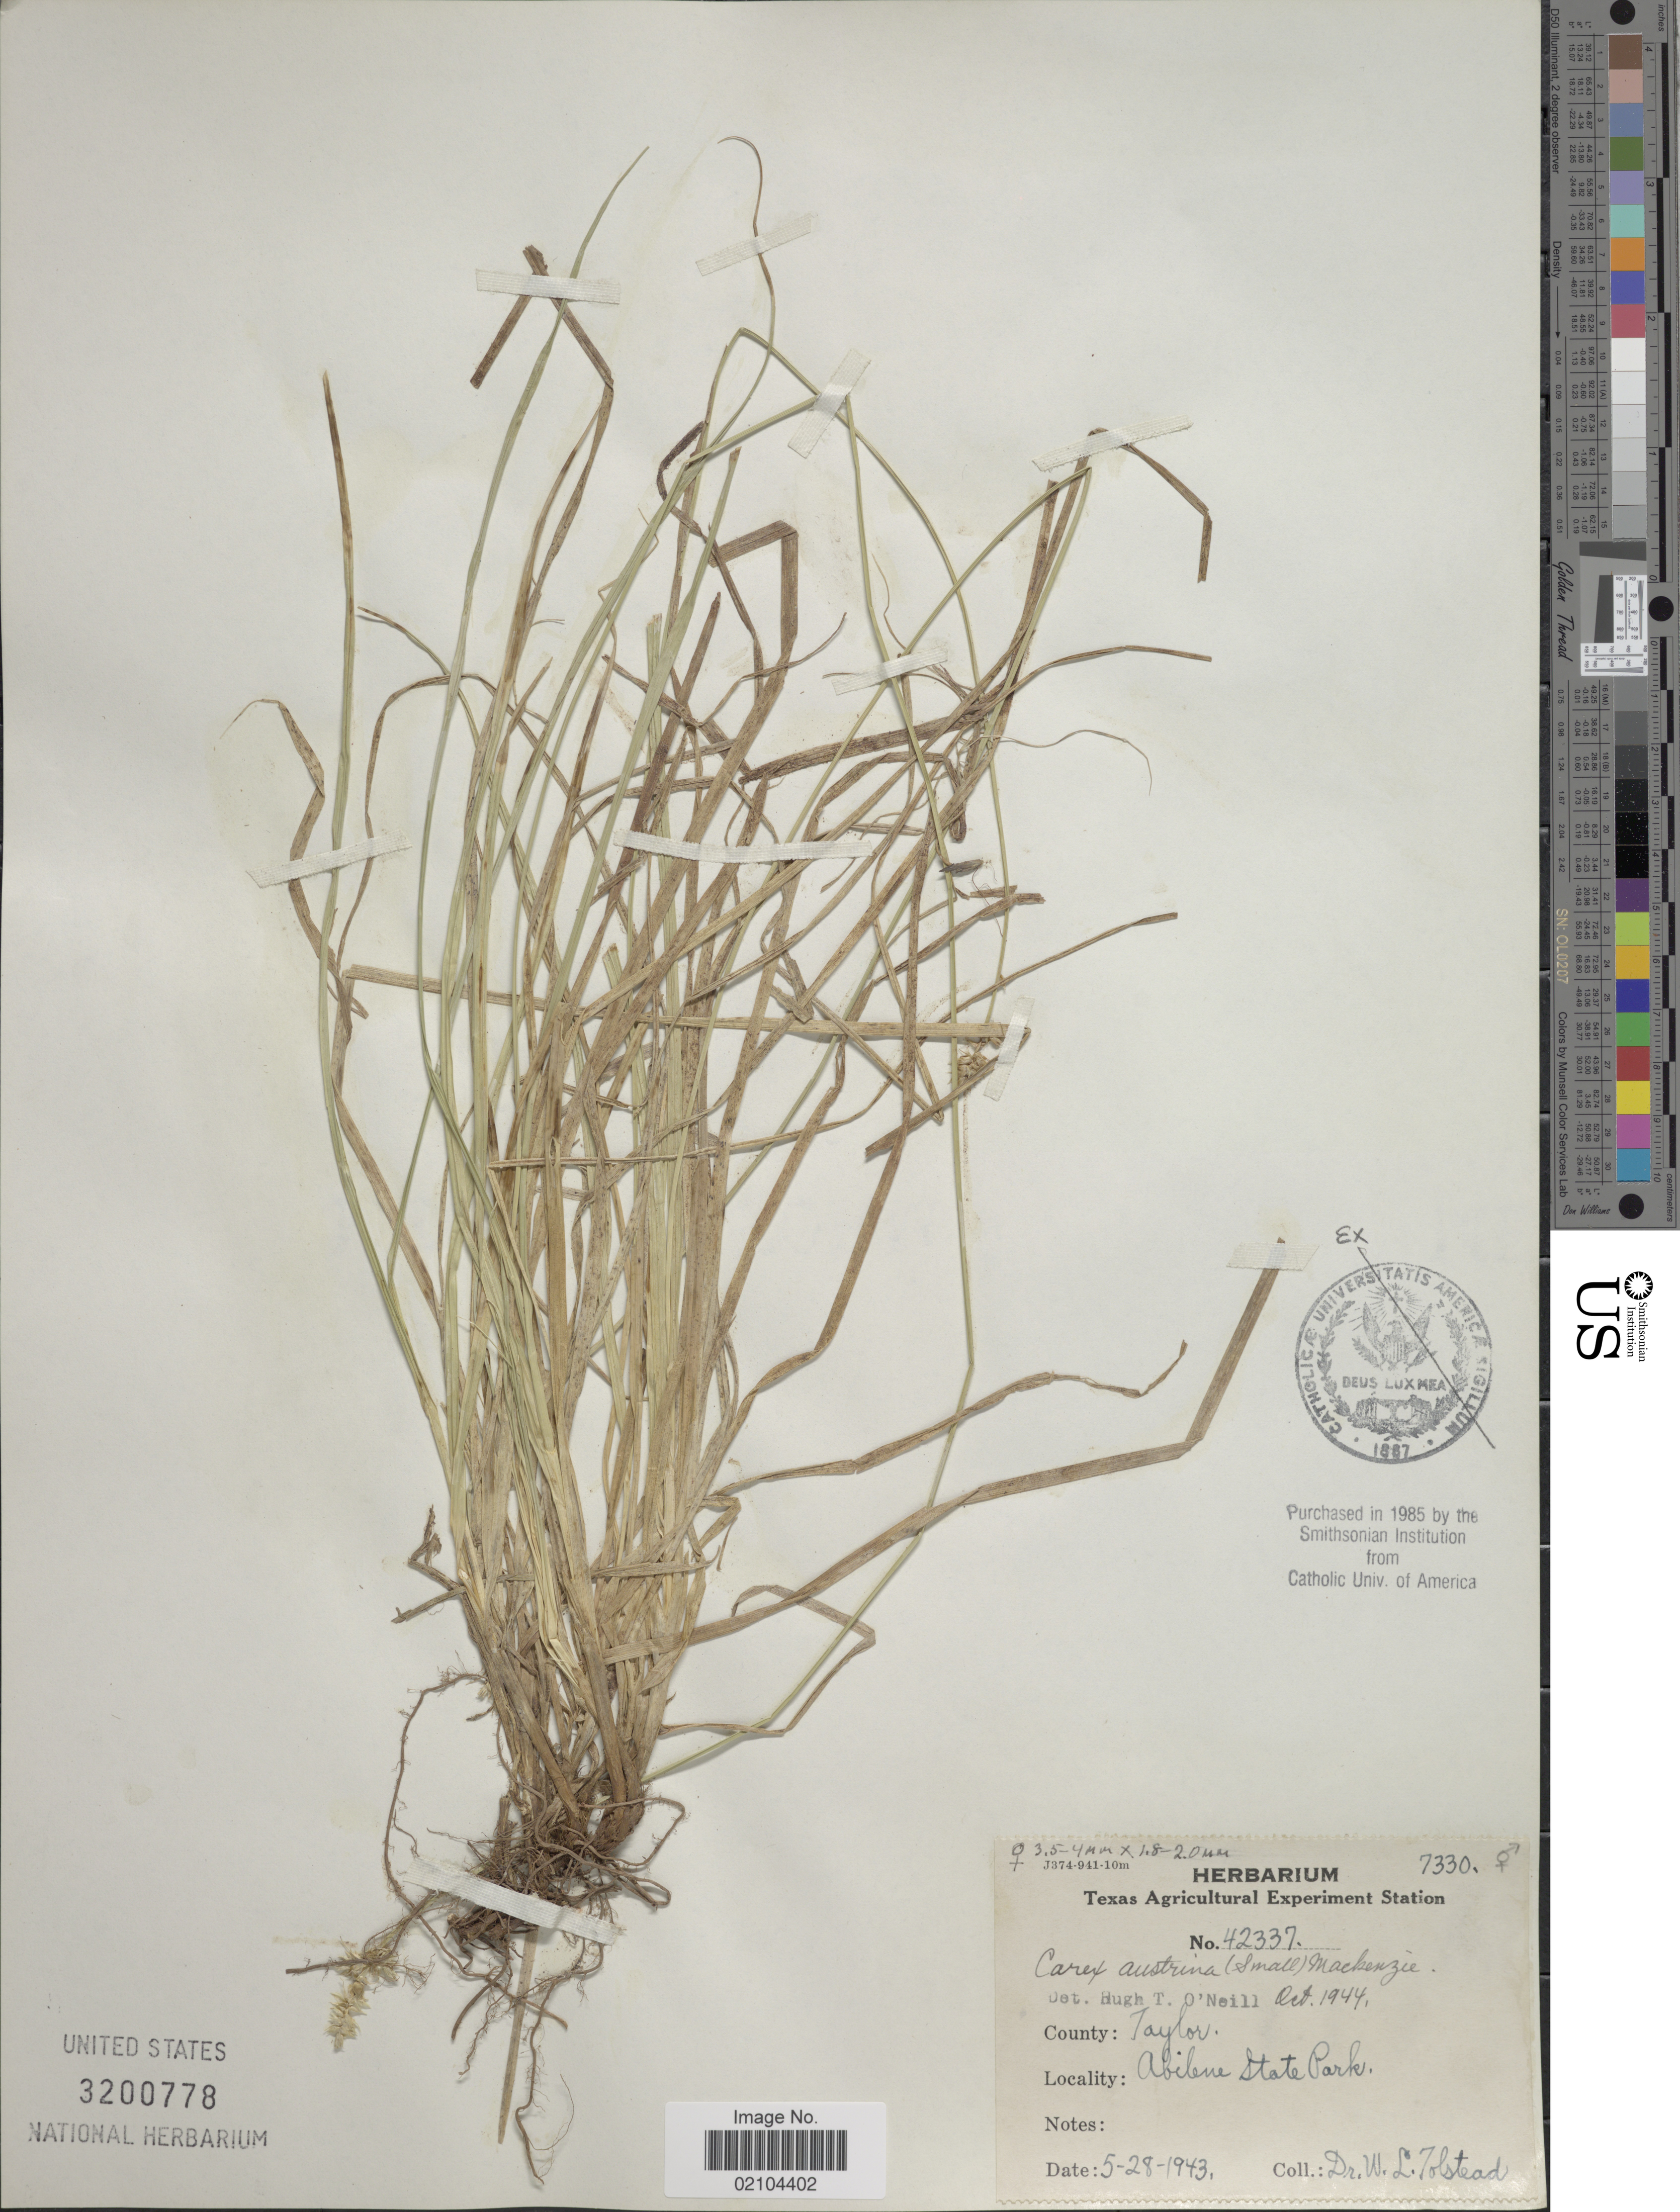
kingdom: Plantae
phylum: Tracheophyta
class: Liliopsida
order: Poales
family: Cyperaceae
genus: Carex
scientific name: Carex austrina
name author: Mack.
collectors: W. Tolstead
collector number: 7330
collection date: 1943-05-28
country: United States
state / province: Texas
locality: County: Taylor, Abilene State Park.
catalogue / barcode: US 3200778